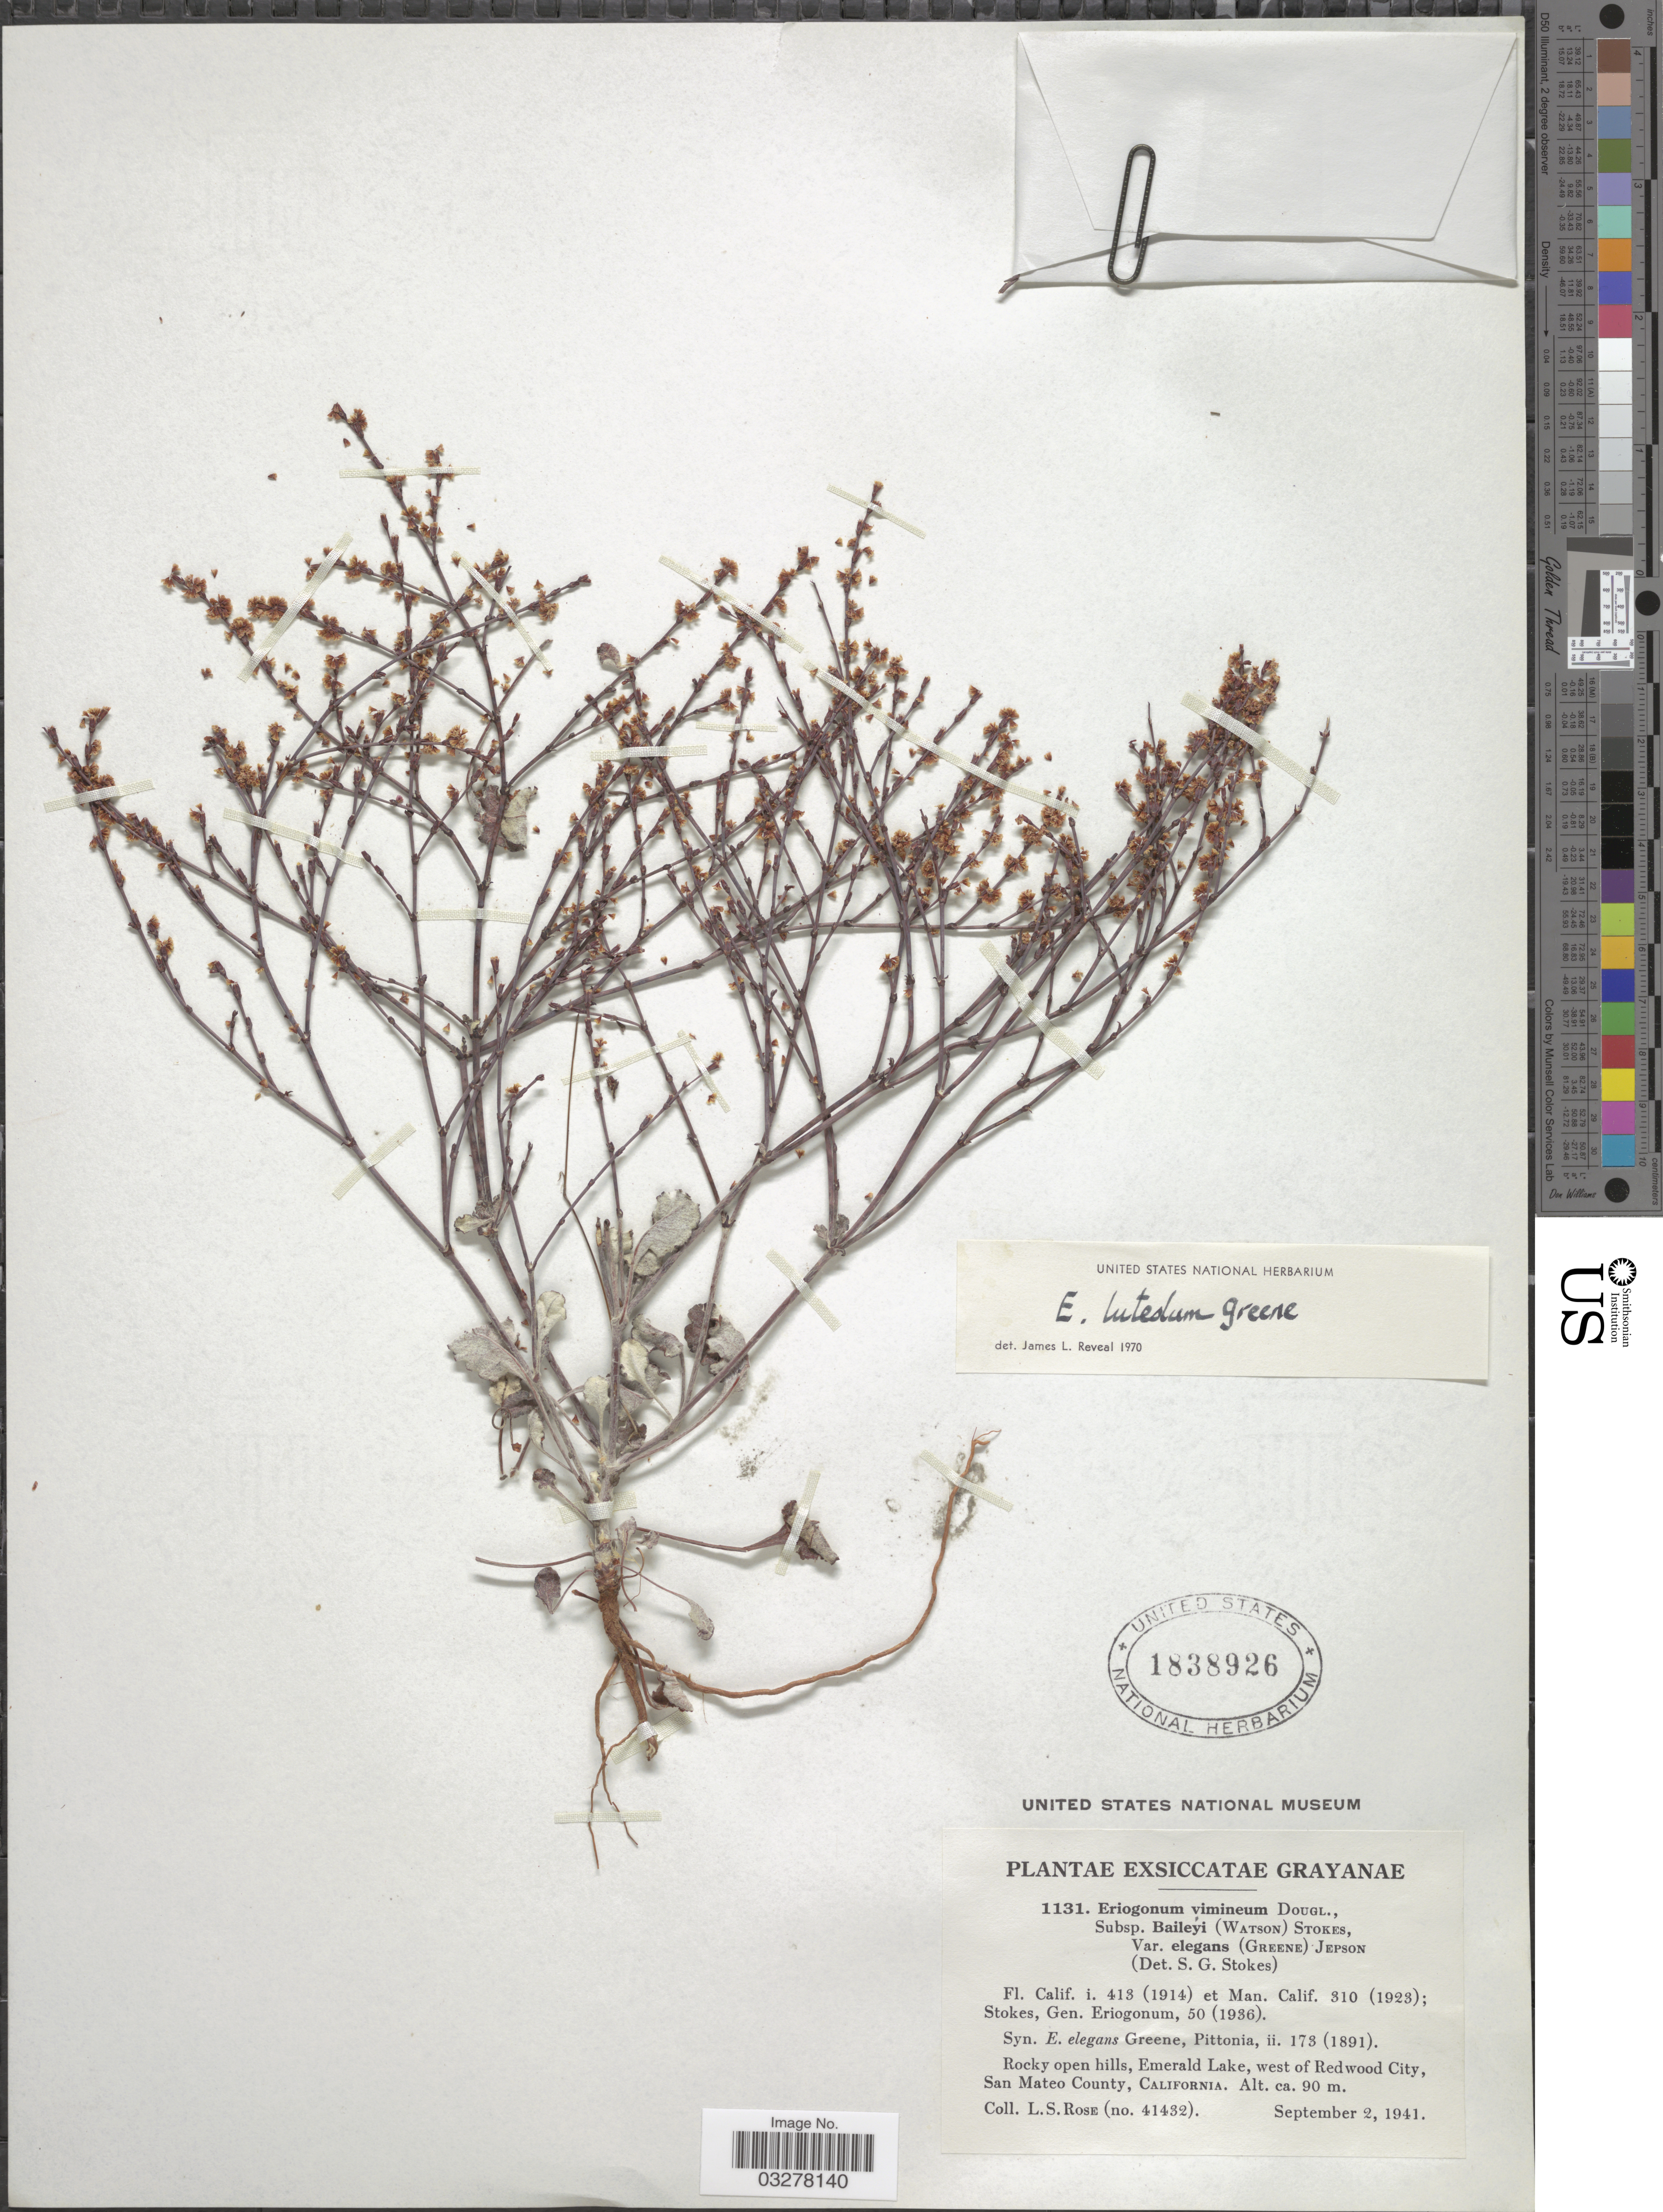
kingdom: Plantae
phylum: Tracheophyta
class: Magnoliopsida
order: Caryophyllales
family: Polygonaceae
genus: Eriogonum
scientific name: Eriogonum luteolum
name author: Greene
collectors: L. S. Rose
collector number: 41432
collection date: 1941-09-02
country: United States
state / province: California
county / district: San Mateo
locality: Grayanae. Emerald Lake, west of Redwood City, San Mateo County.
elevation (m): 90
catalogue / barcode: US 1838926